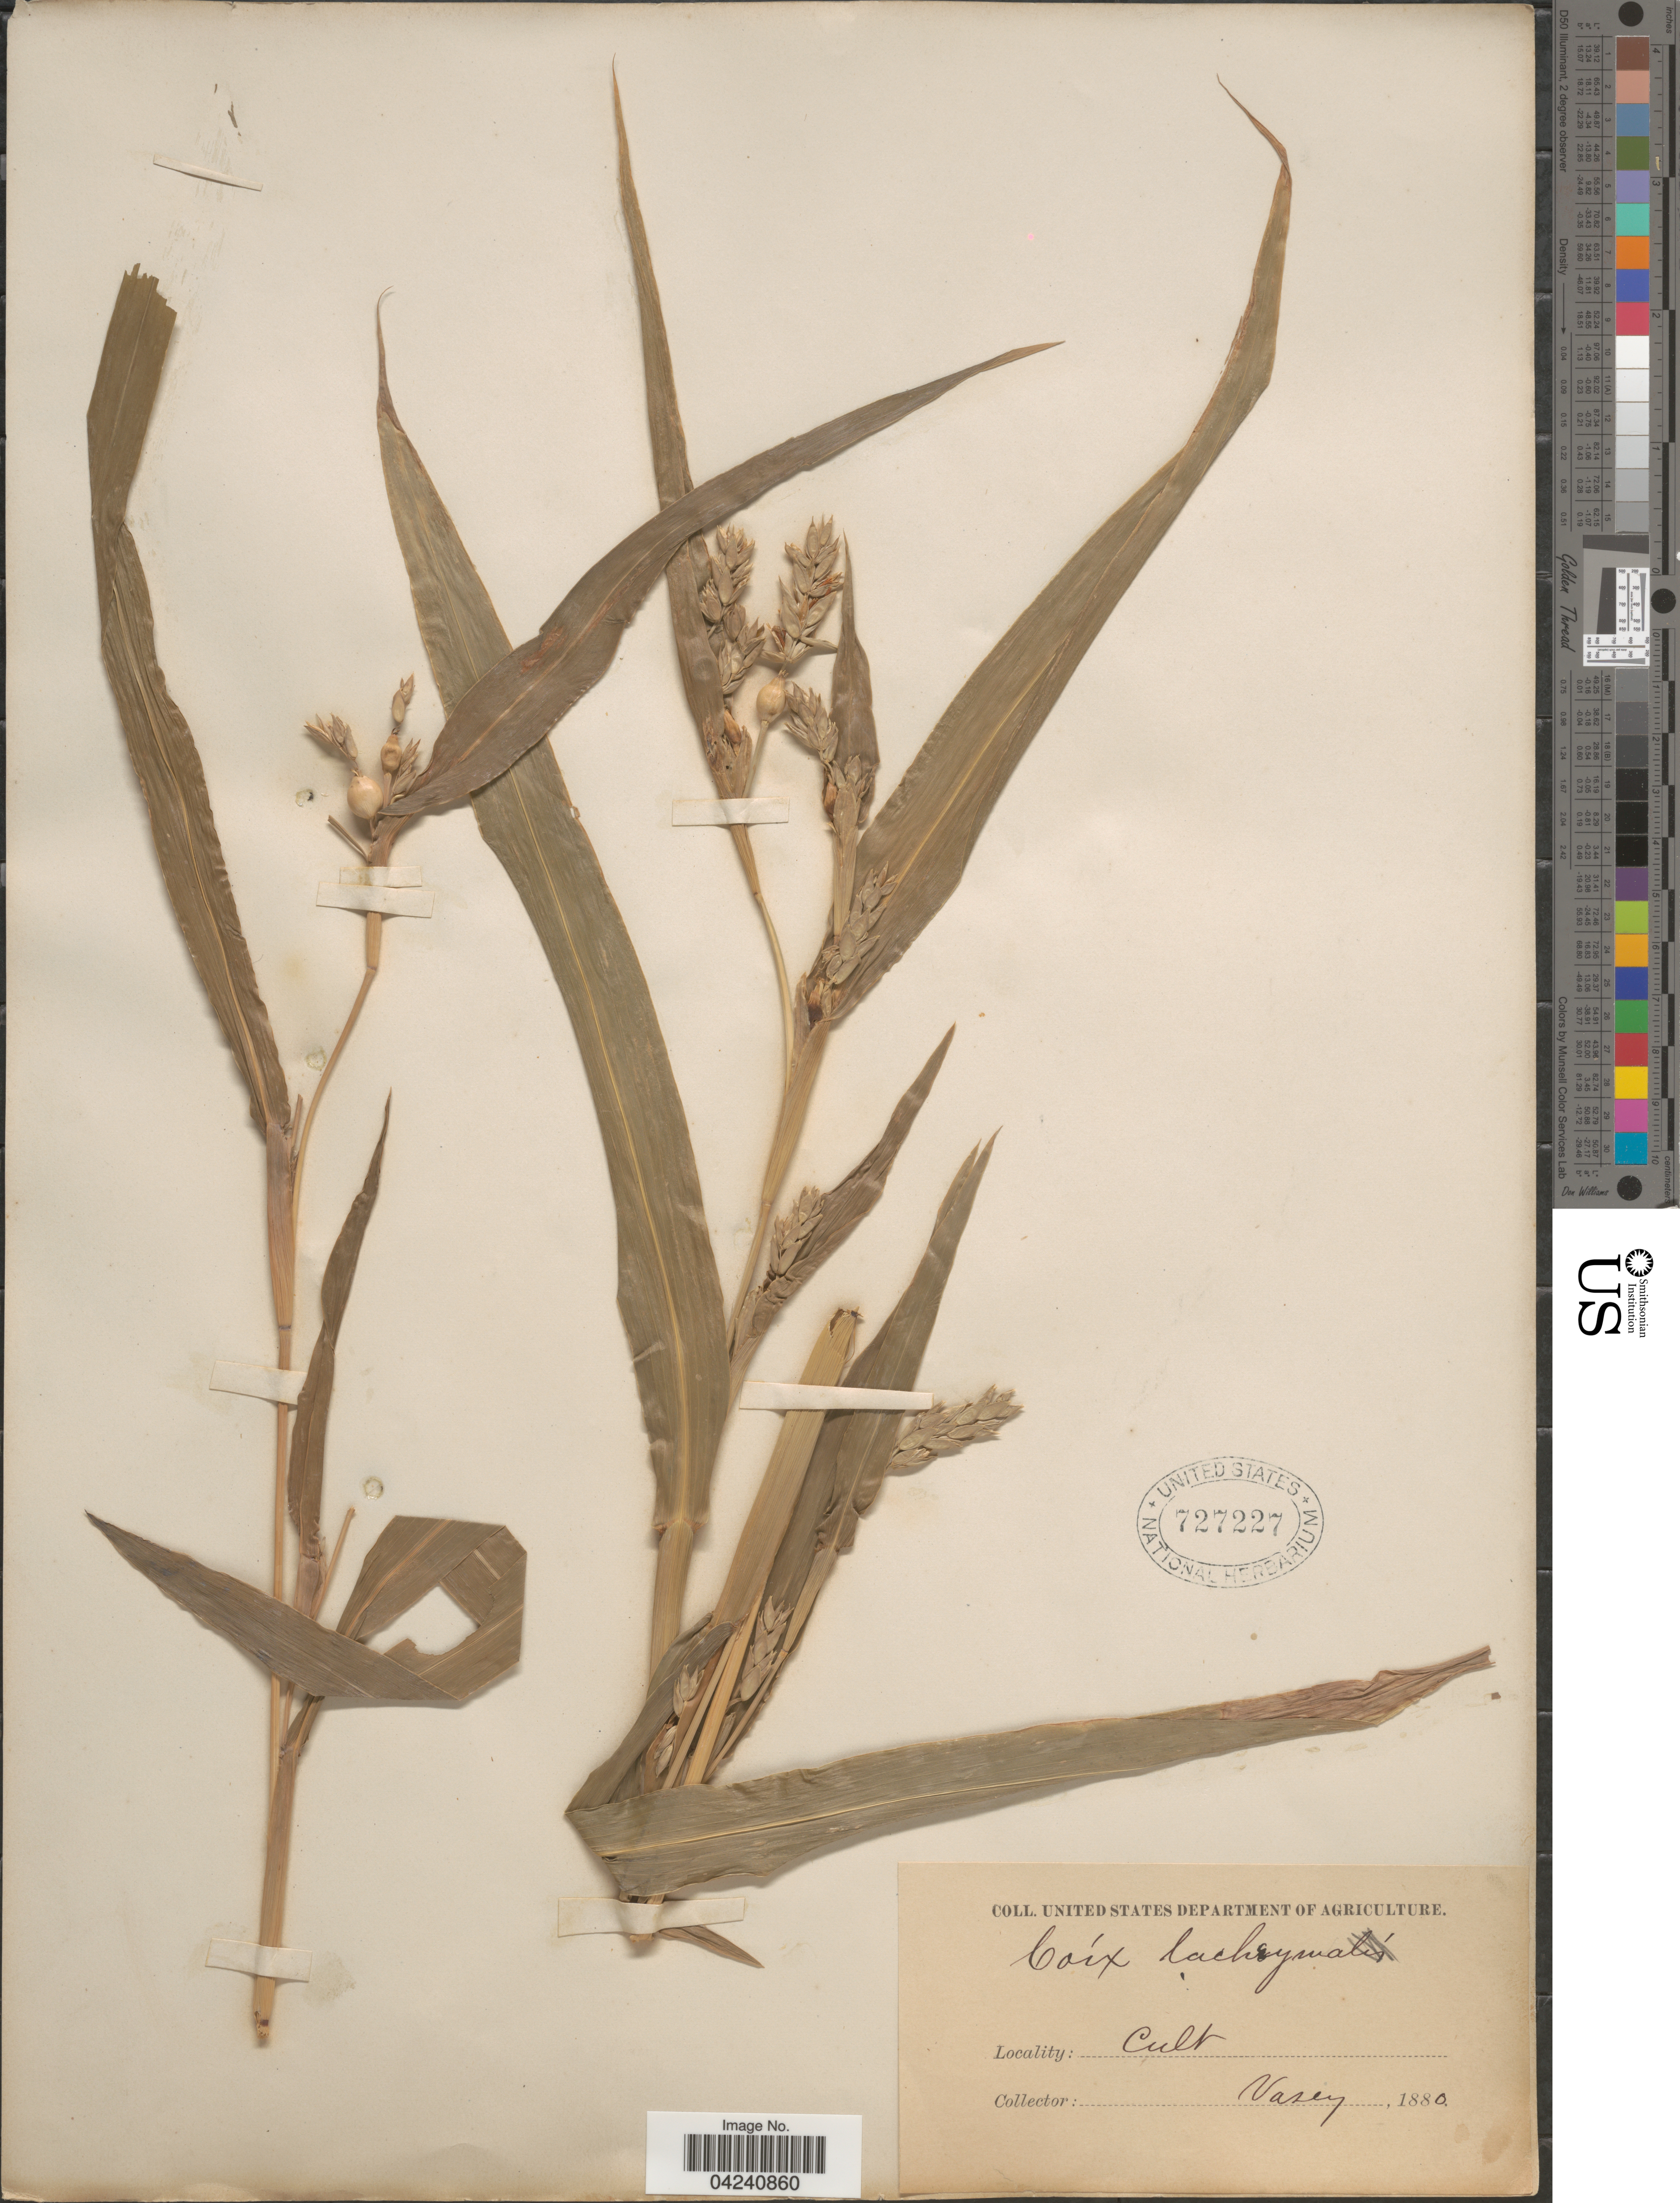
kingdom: Plantae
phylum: Tracheophyta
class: Liliopsida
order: Poales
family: Poaceae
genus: Coix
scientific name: Coix lacryma-jobi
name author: L.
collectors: Vasey, --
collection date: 1880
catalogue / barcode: US 727227